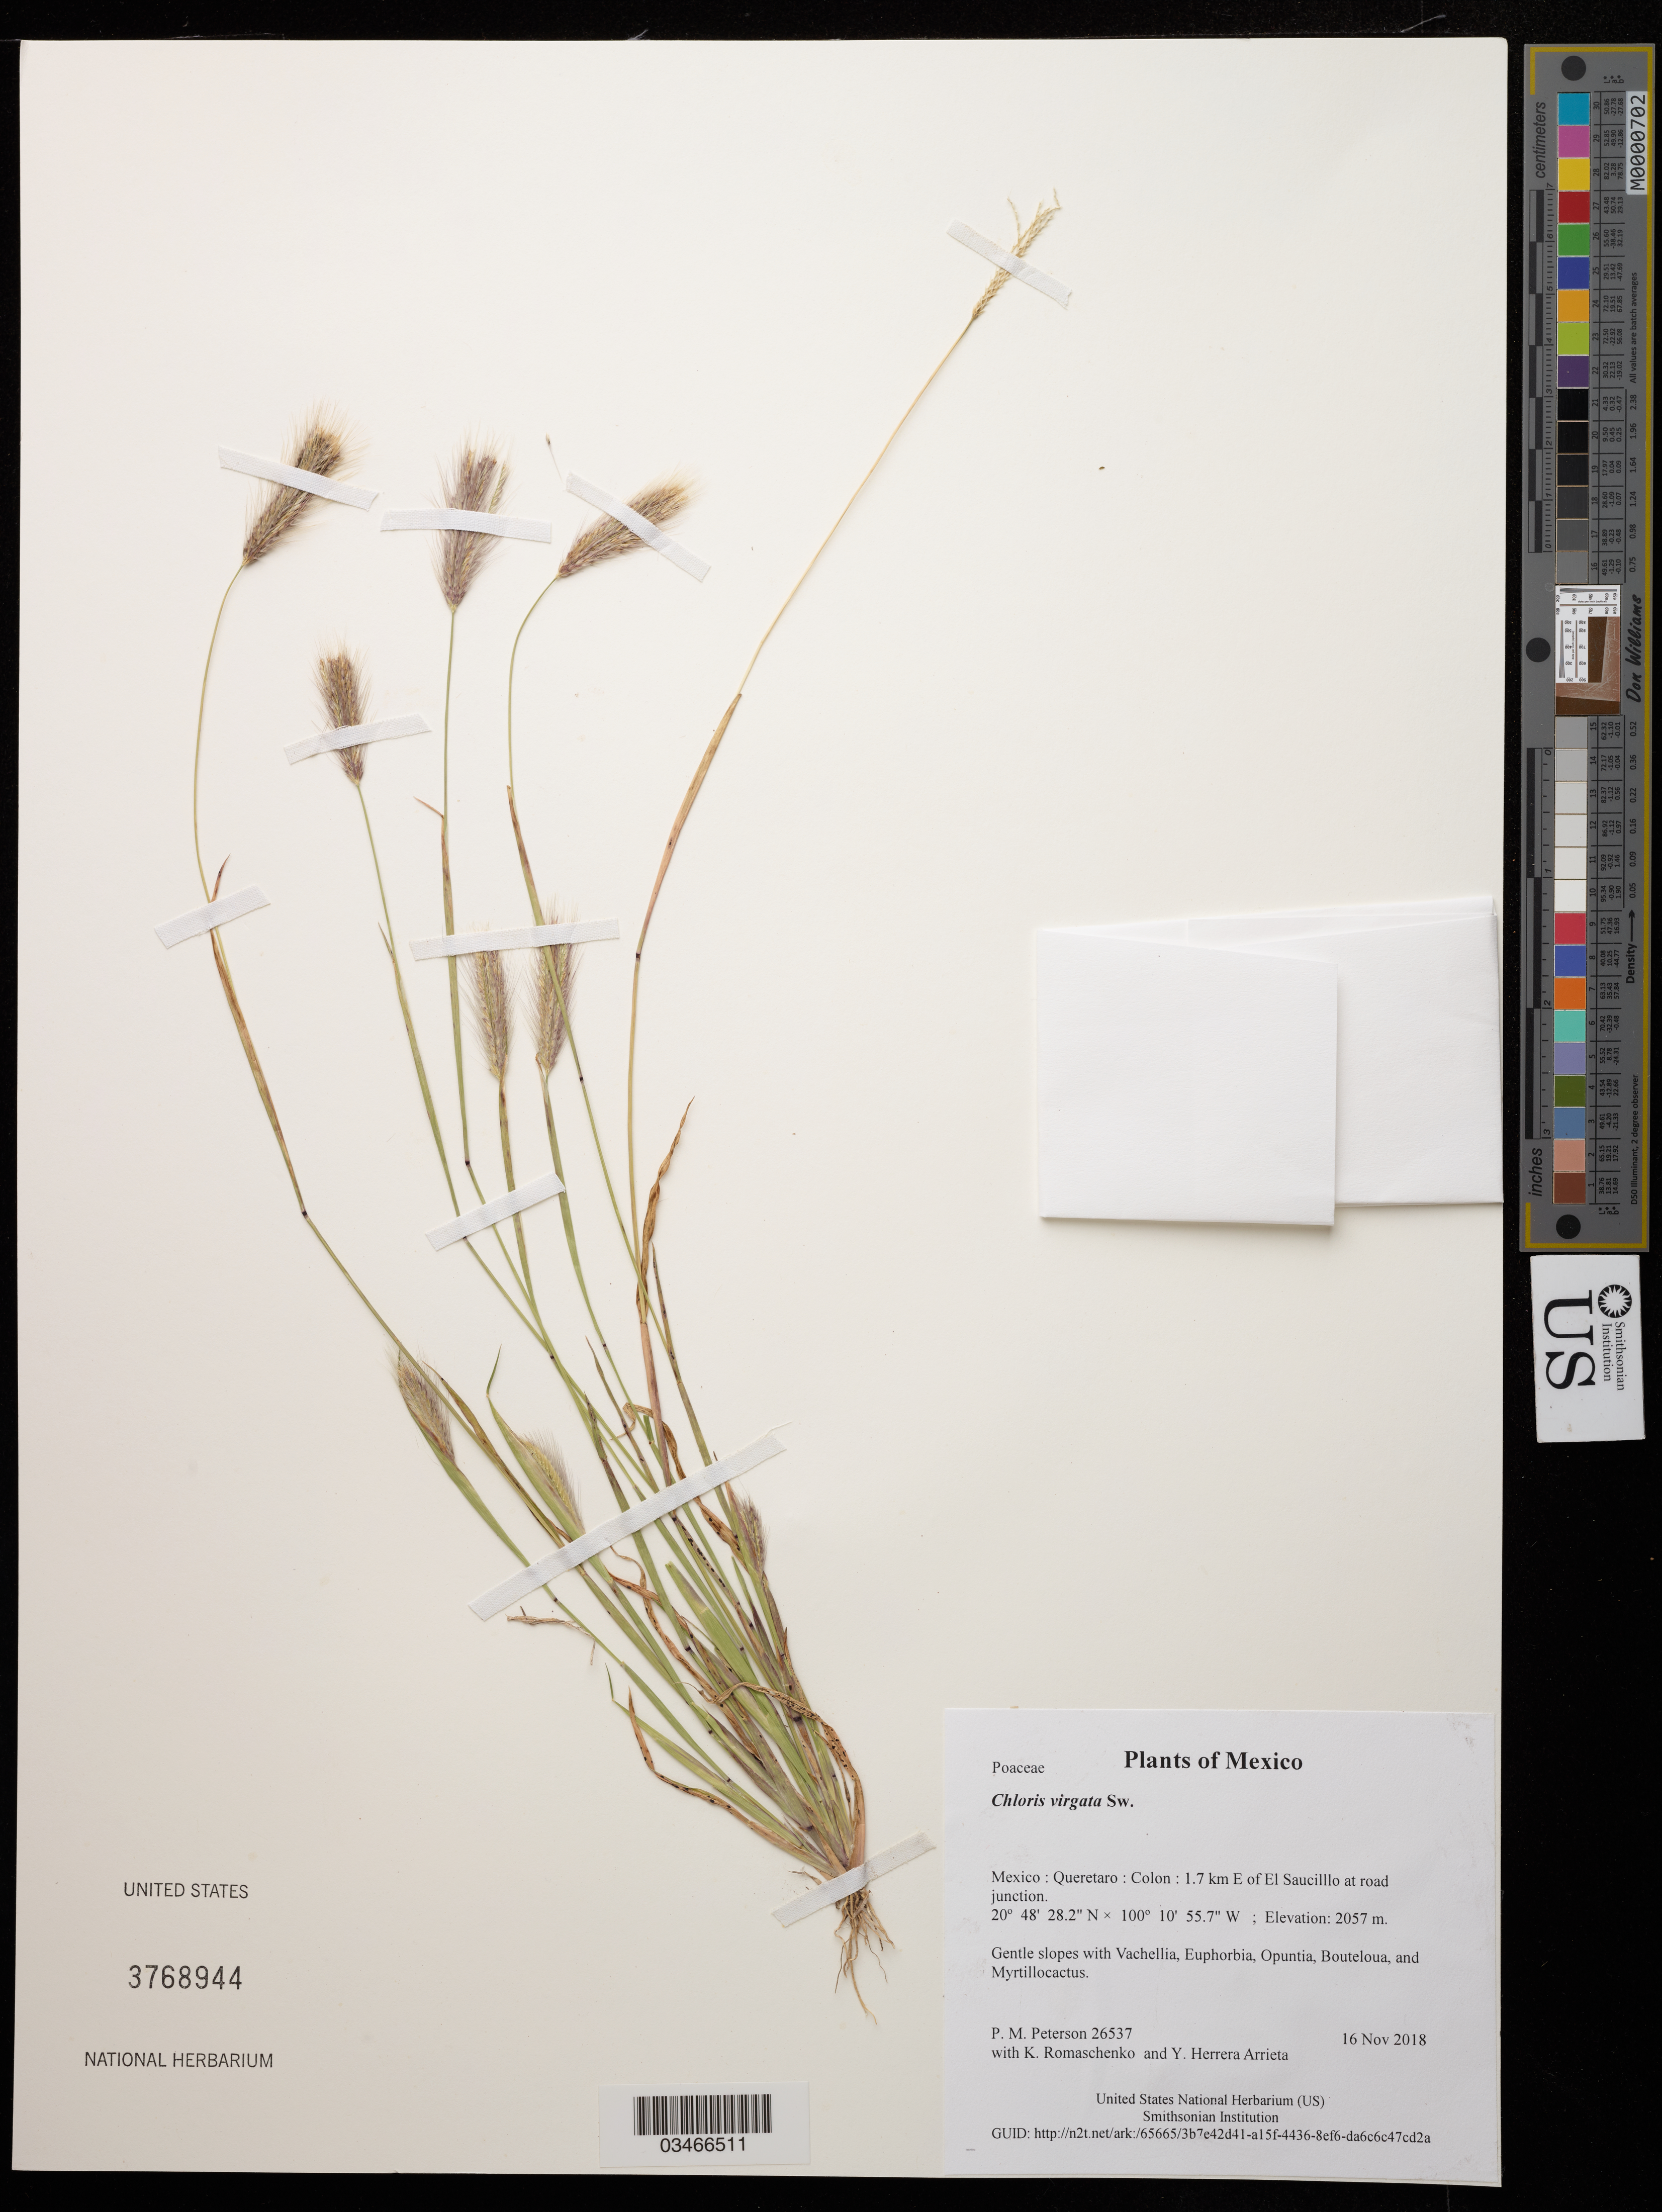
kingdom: Plantae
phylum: Tracheophyta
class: Liliopsida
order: Poales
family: Poaceae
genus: Chloris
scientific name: Chloris virgata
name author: Sw.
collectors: P. M. Peterson, K. Romaschenko & Y. Herrera Arrieta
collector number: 26537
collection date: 2018-11-16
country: Mexico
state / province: Queretaro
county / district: Colon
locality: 1.7 km E of El Saucilllo at road junction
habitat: Gentle slopes with Vachellia, Euphorbia, Opuntia, Bouteloua, and Myrtillocactus.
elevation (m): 2057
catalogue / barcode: US 3768944